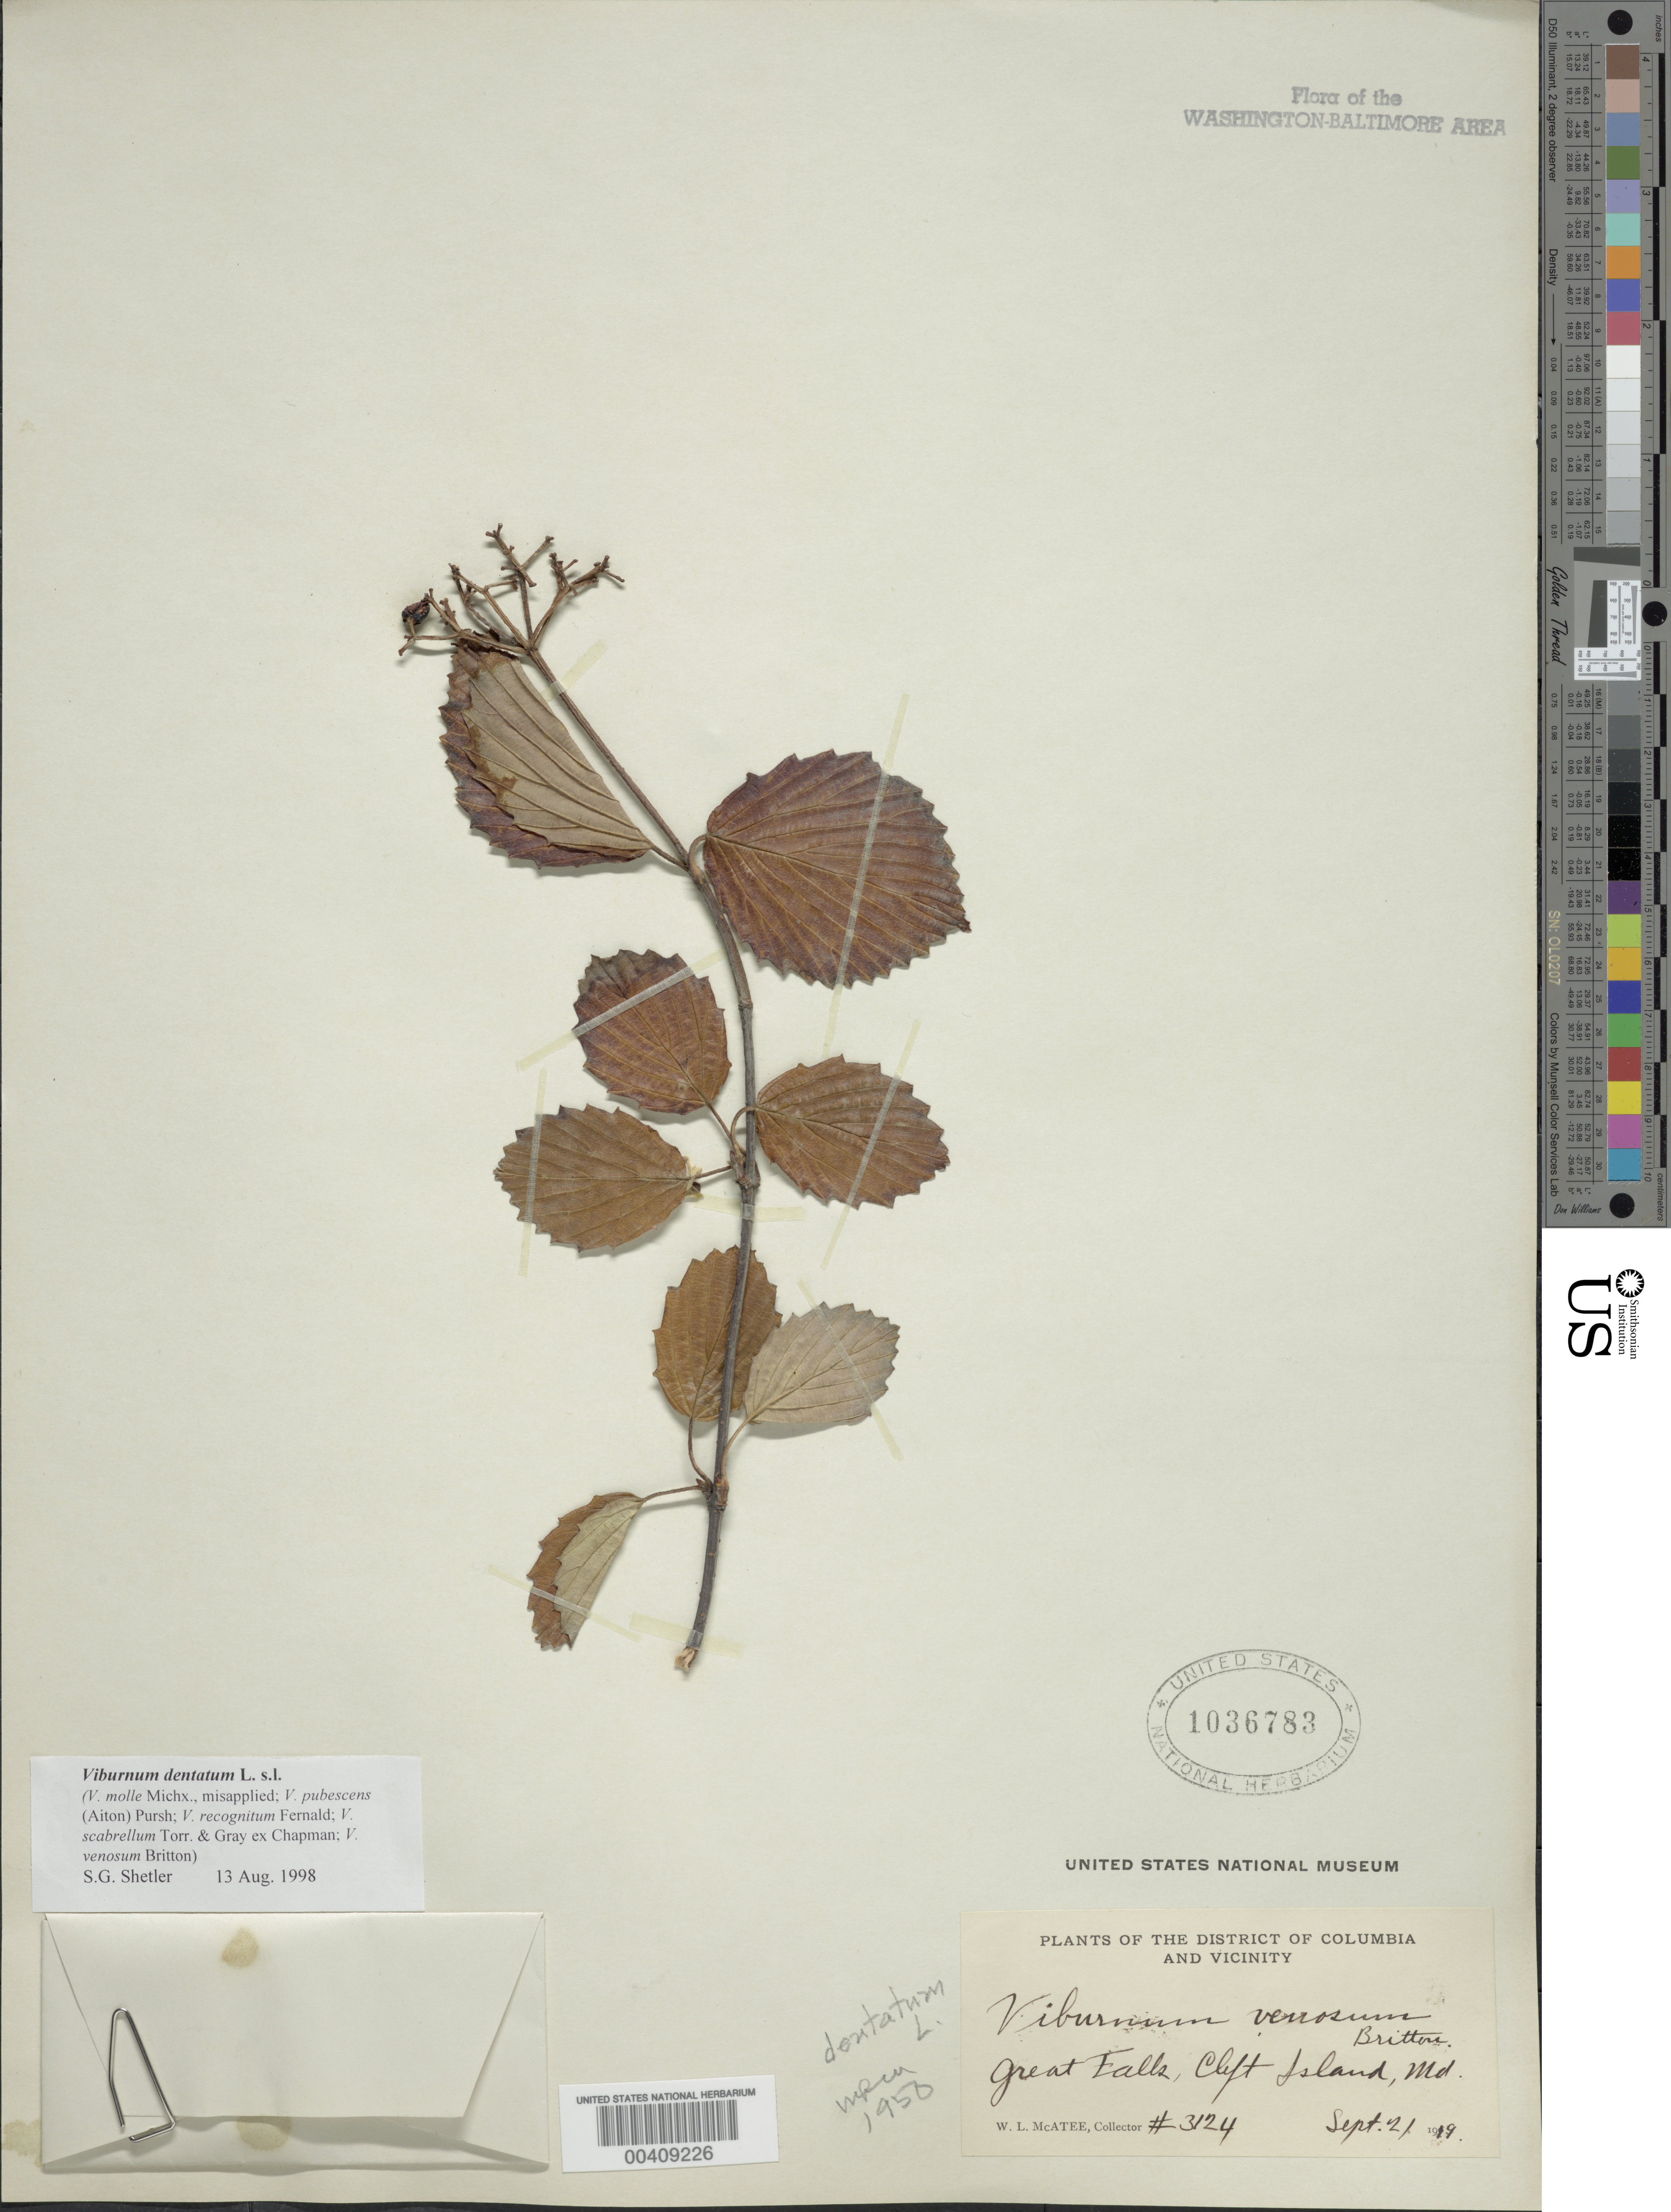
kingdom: Plantae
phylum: Tracheophyta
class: Magnoliopsida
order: Dipsacales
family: Viburnaceae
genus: Viburnum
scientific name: Viburnum dentatum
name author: L.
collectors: W. McAtee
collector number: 3124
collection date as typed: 21 Sep 1919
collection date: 1919-09-21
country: United States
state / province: Maryland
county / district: Montgomery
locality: Cleft Island, Great Falls C. & O. Canal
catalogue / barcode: US 1036783